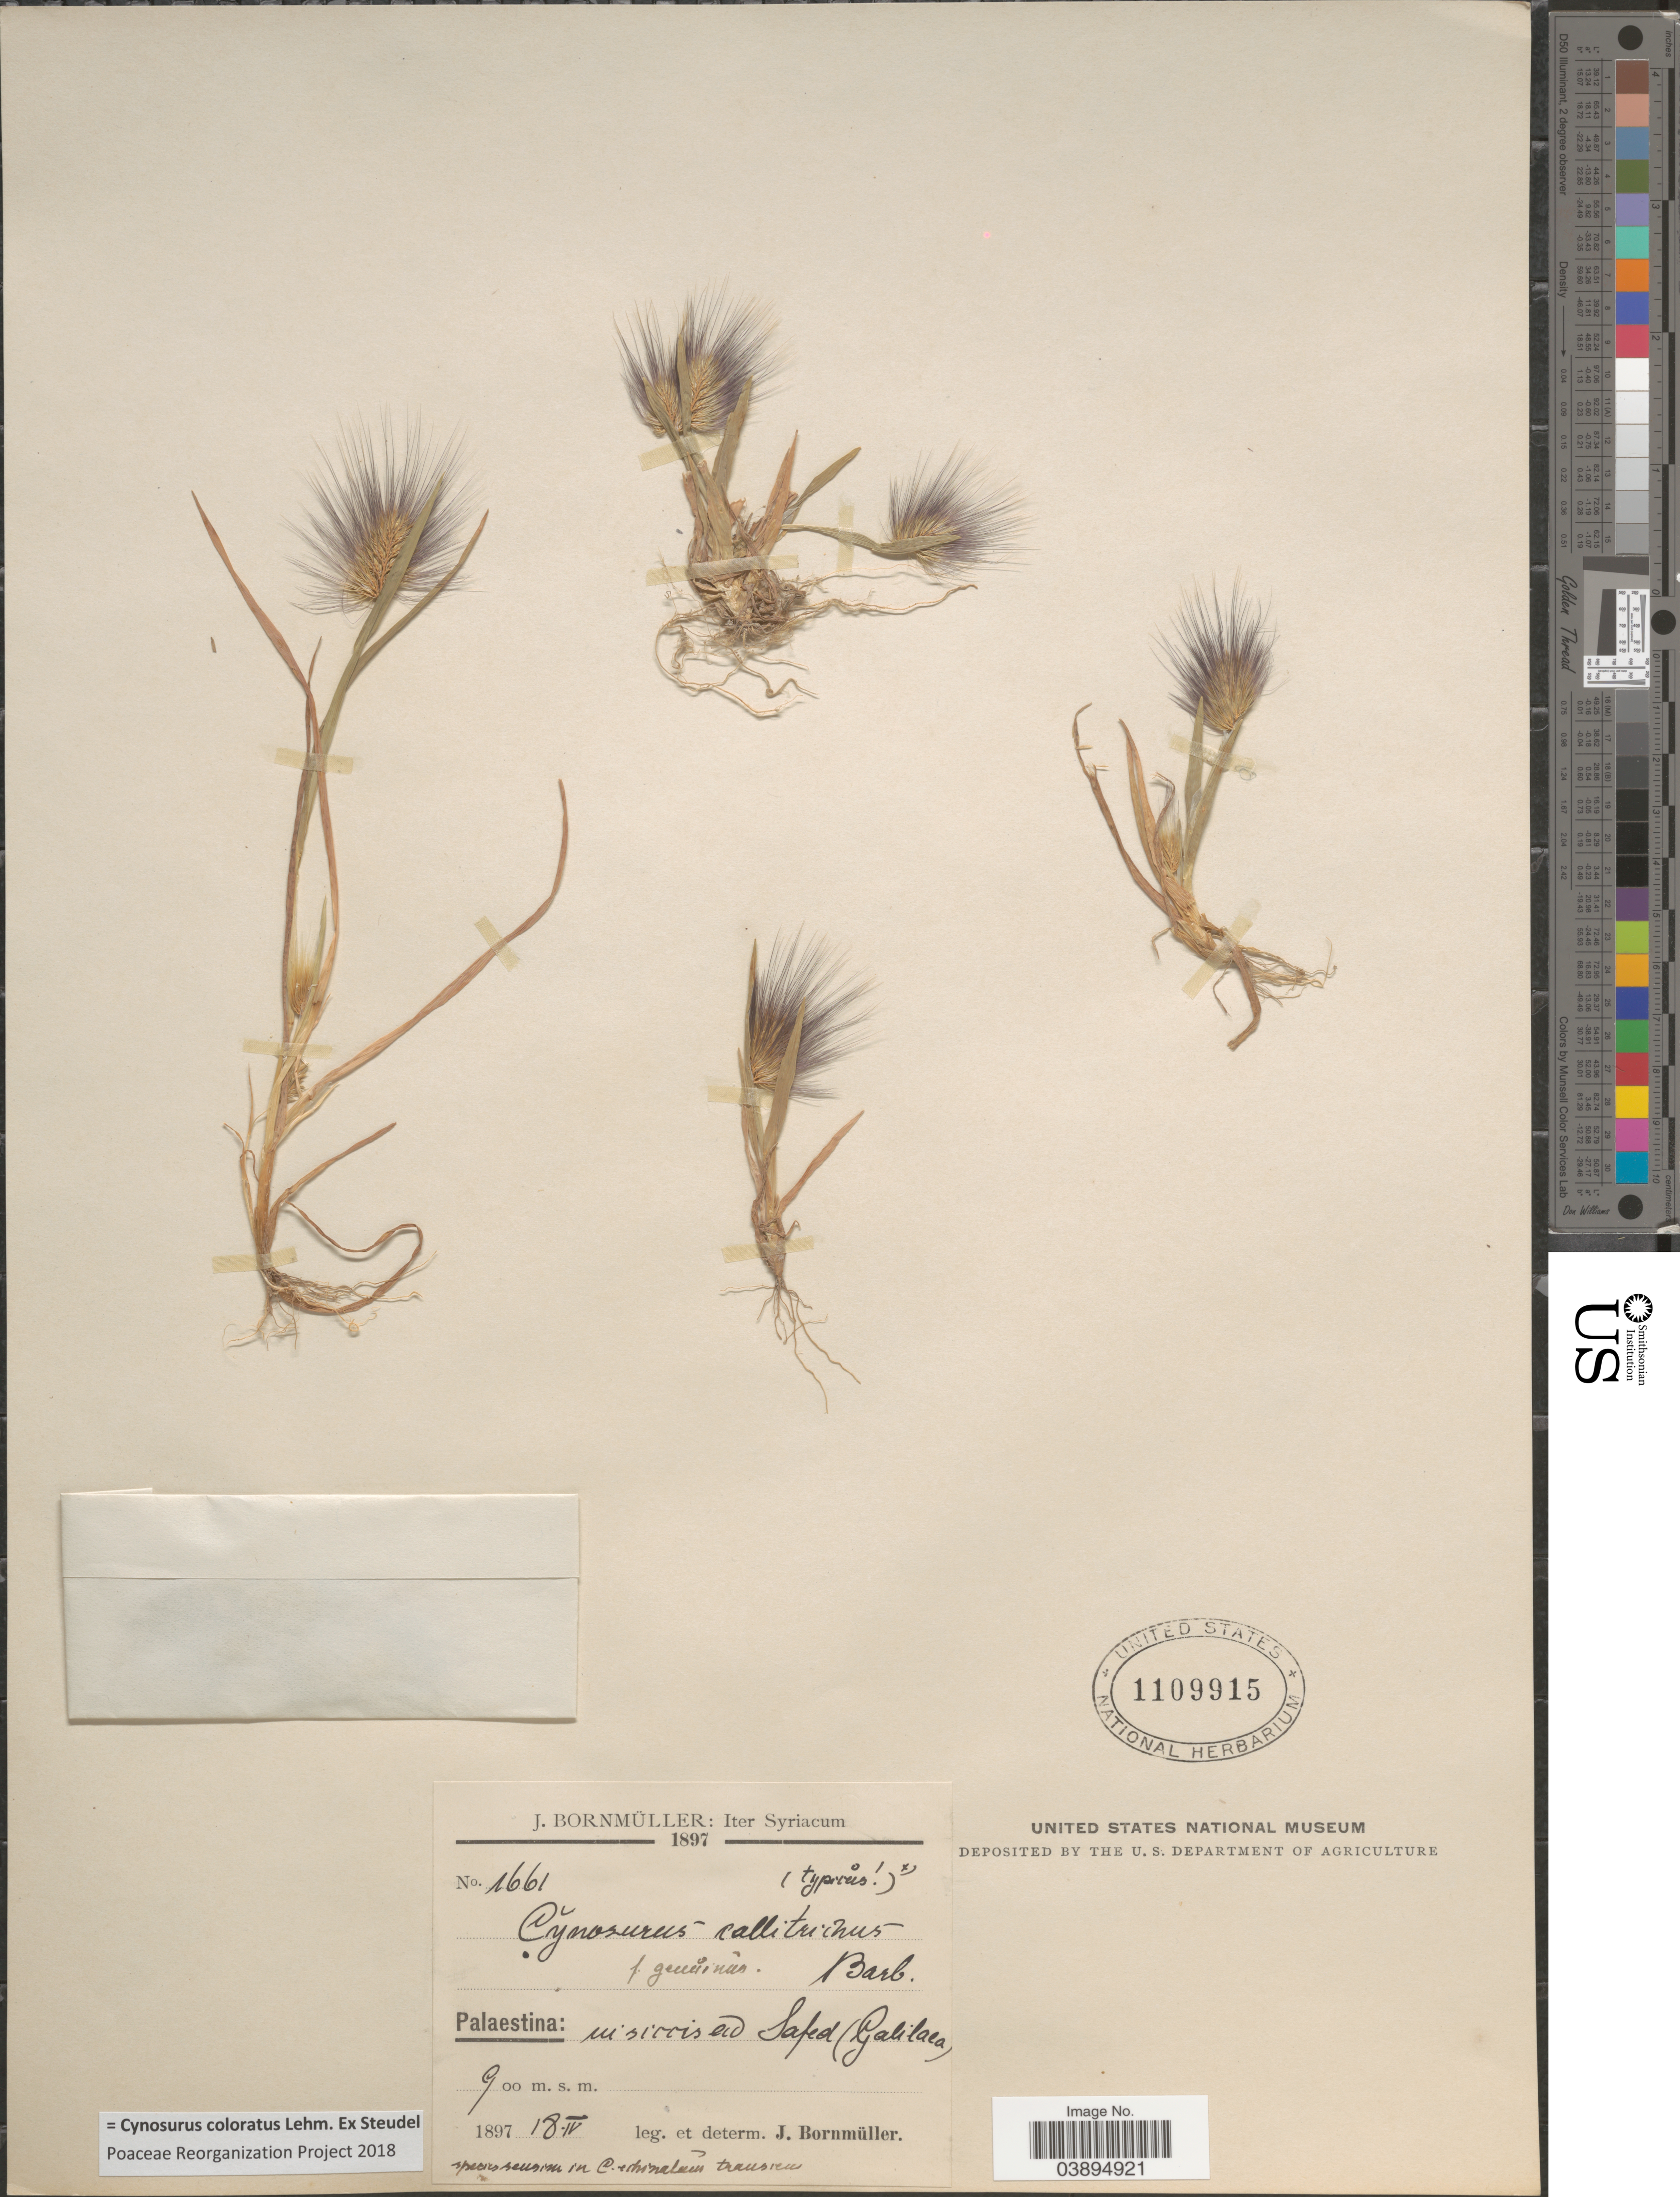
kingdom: Plantae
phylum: Tracheophyta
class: Liliopsida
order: Poales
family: Poaceae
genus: Cynosurus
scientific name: Cynosurus coloratus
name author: Lehm. ex Steudel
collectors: J. Bornmüller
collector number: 1661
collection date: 1897-04-18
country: Israel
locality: Iter syriacum. Palaestina: m siccis ad Safed (Galilaca).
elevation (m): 900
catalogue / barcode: US 1109915